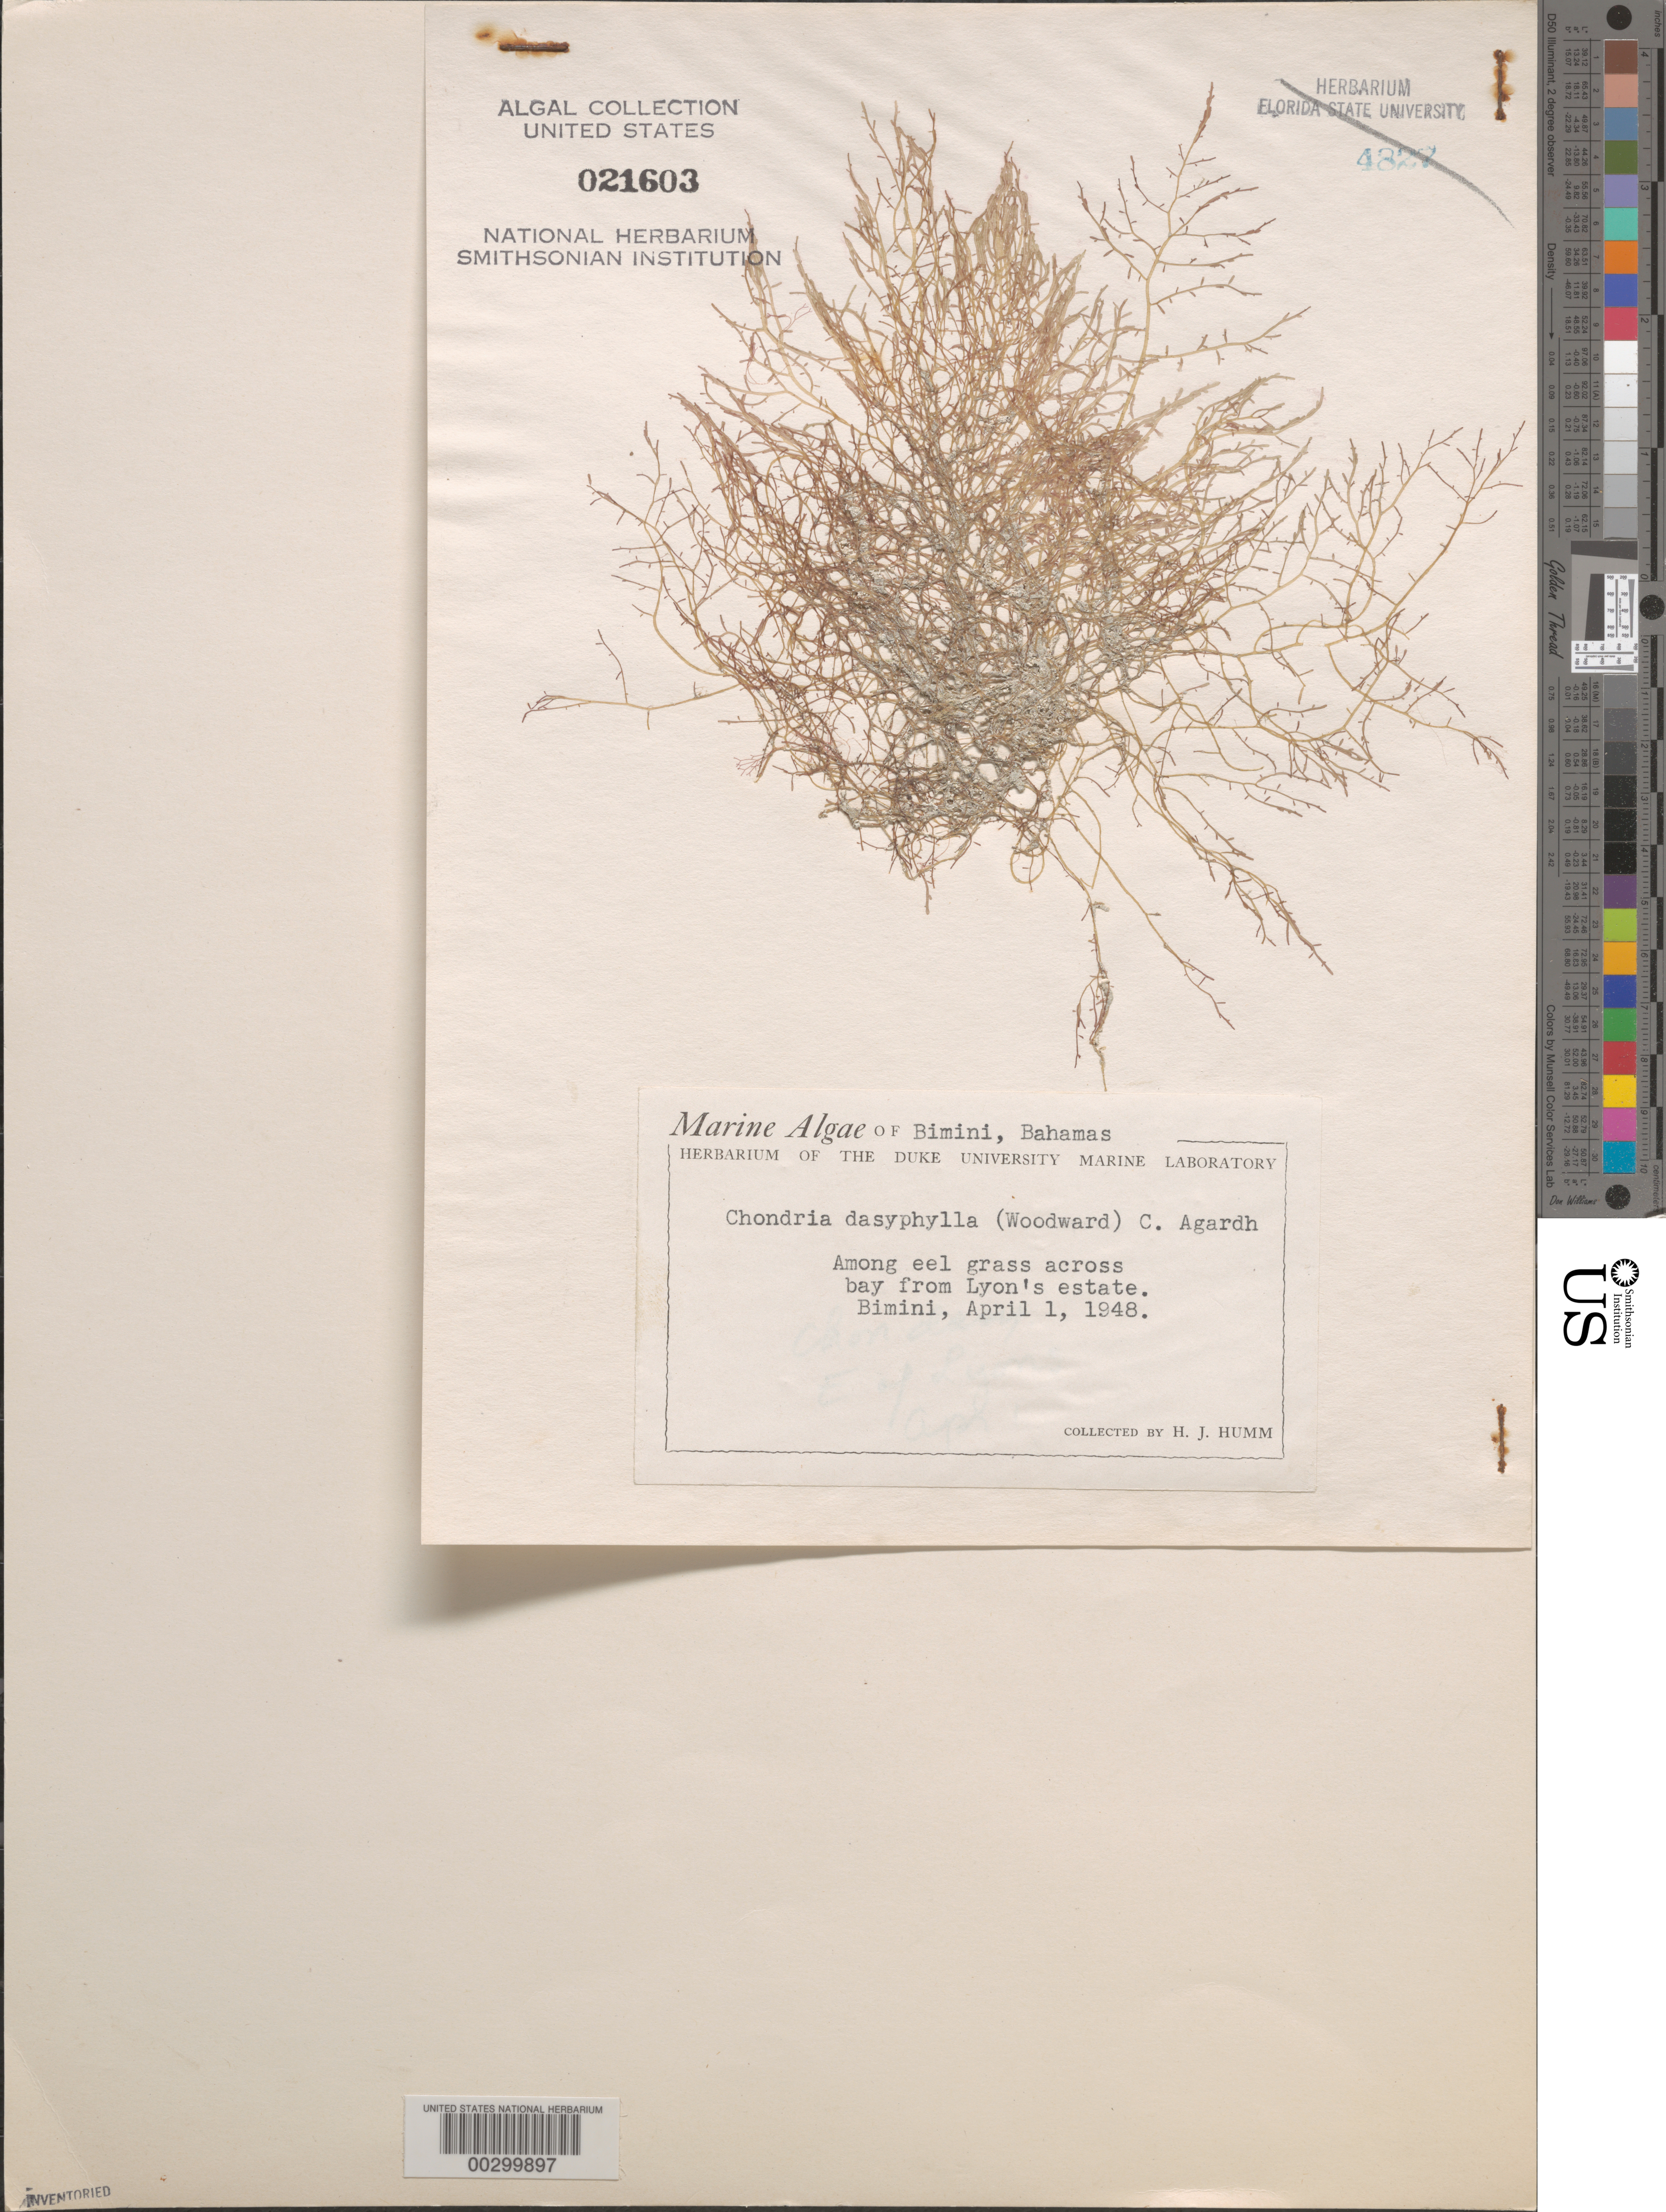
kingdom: Plantae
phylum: Rhodophyta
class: Florideophyceae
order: Ceramiales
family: Rhodomelaceae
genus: Chondria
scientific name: Chondria dasyphylla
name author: (Woodw.) C. Agardh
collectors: H. J. Humm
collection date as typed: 01 Apr 1948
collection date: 1948-04-01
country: Bahamas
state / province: Biminis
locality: Across bimini bay from lyon's estate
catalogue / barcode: US 21603